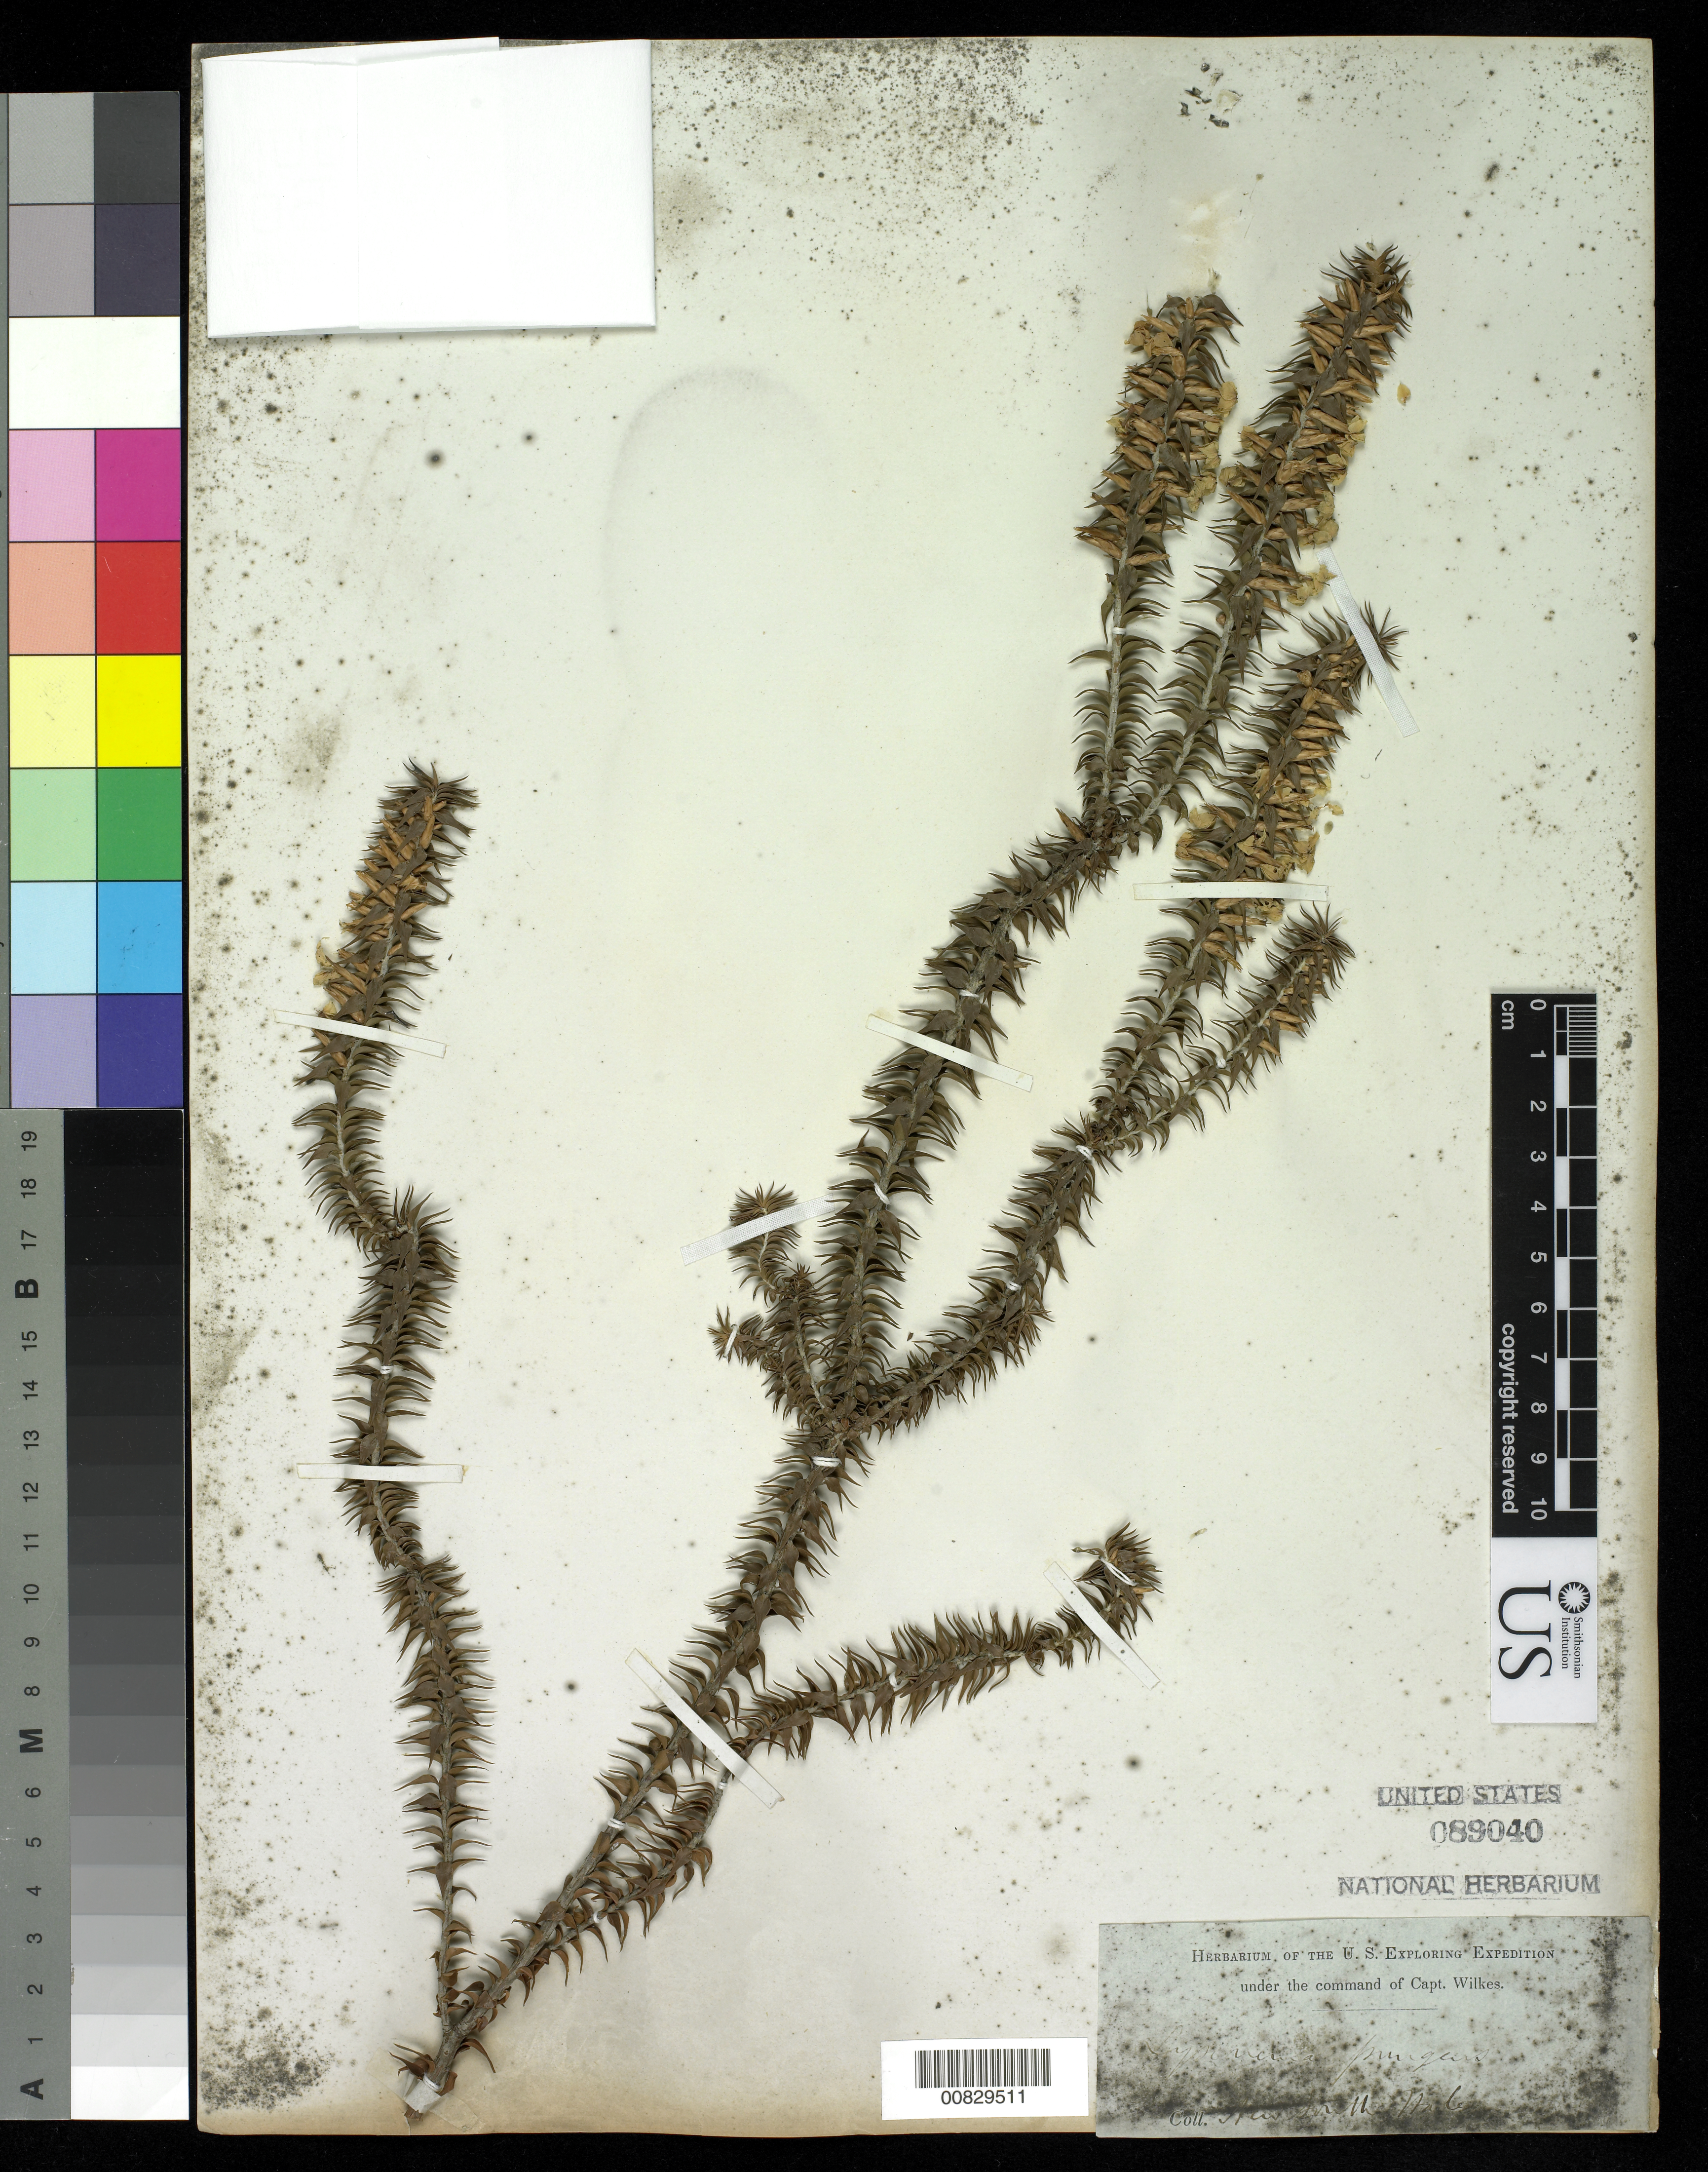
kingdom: Plantae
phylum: Tracheophyta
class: Magnoliopsida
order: Ericales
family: Ericaceae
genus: Woollsia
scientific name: Woollsia pungens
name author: (Cav.) F. Muell.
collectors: Wilkes Explor. Exped.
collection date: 1838/1842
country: Australia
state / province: New South Wales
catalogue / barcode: US 89040